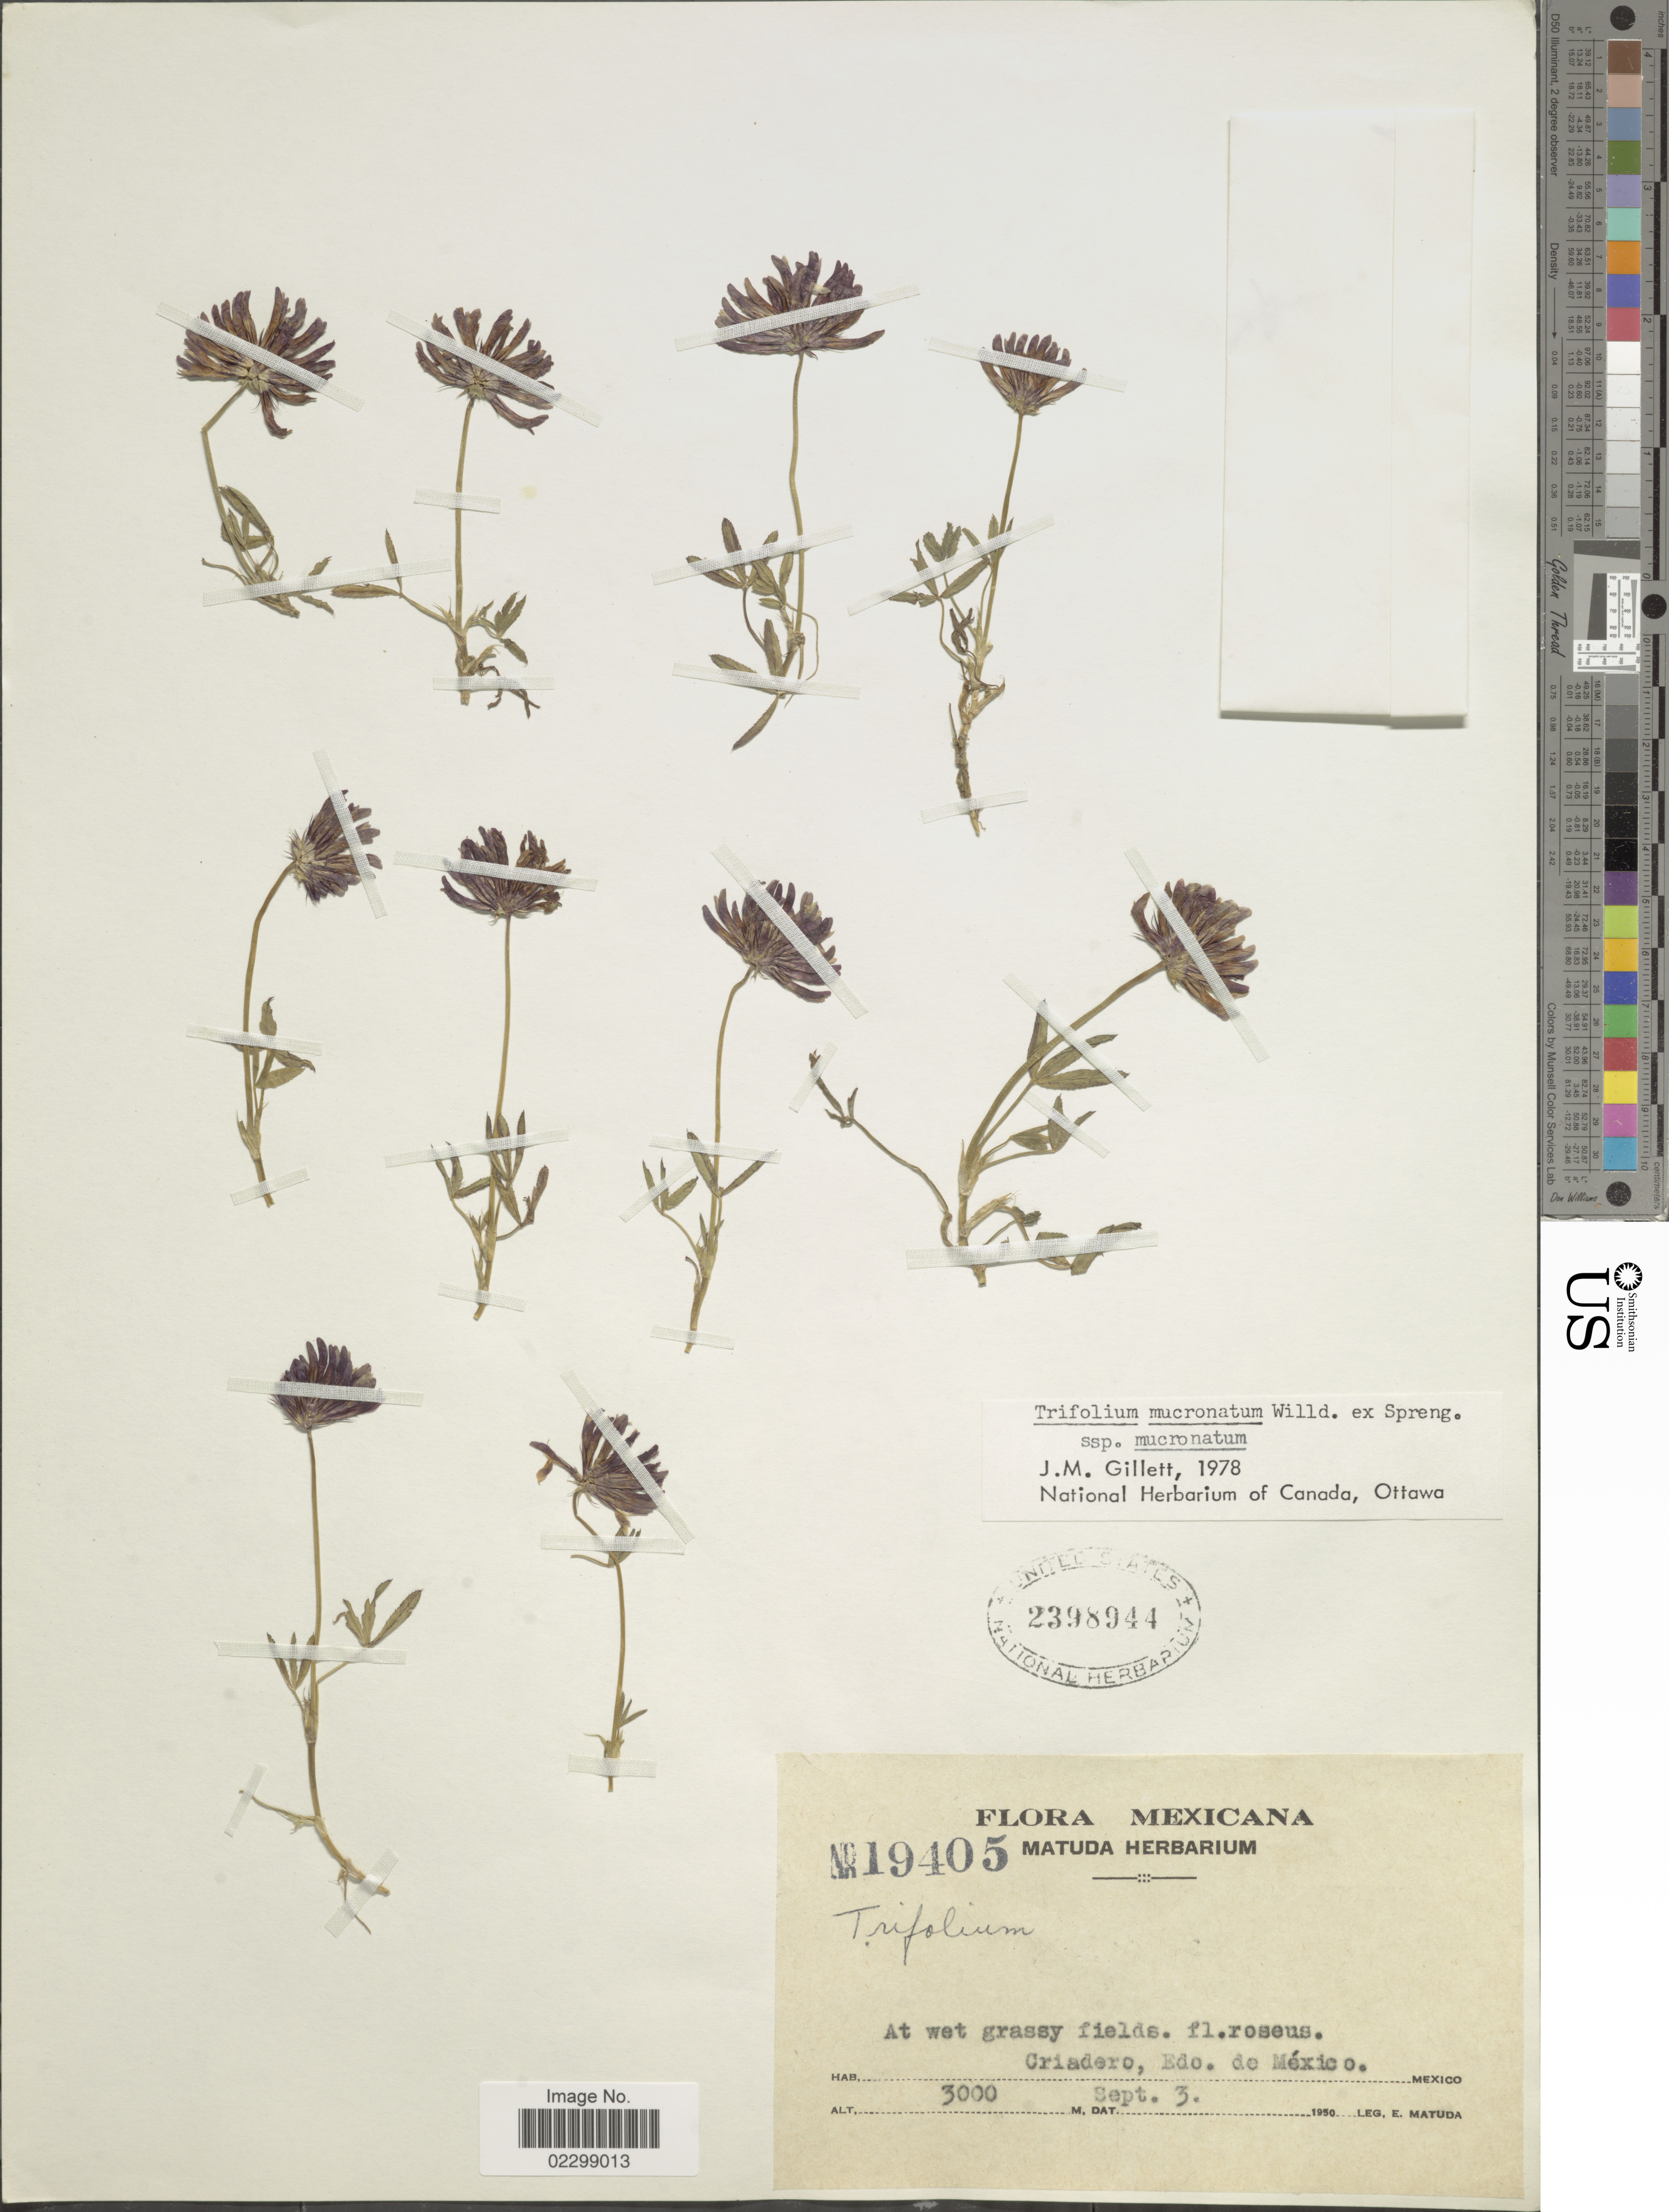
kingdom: Plantae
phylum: Tracheophyta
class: Magnoliopsida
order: Fabales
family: Fabaceae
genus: Trifolium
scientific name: Trifolium mucronatum subsp. mucronatum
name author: Willd. ex Spreng.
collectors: E. Matuda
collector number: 19405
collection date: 1950-09-03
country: Mexico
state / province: México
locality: At wet grassy fields, Criadero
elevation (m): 3000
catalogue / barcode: US 2398944